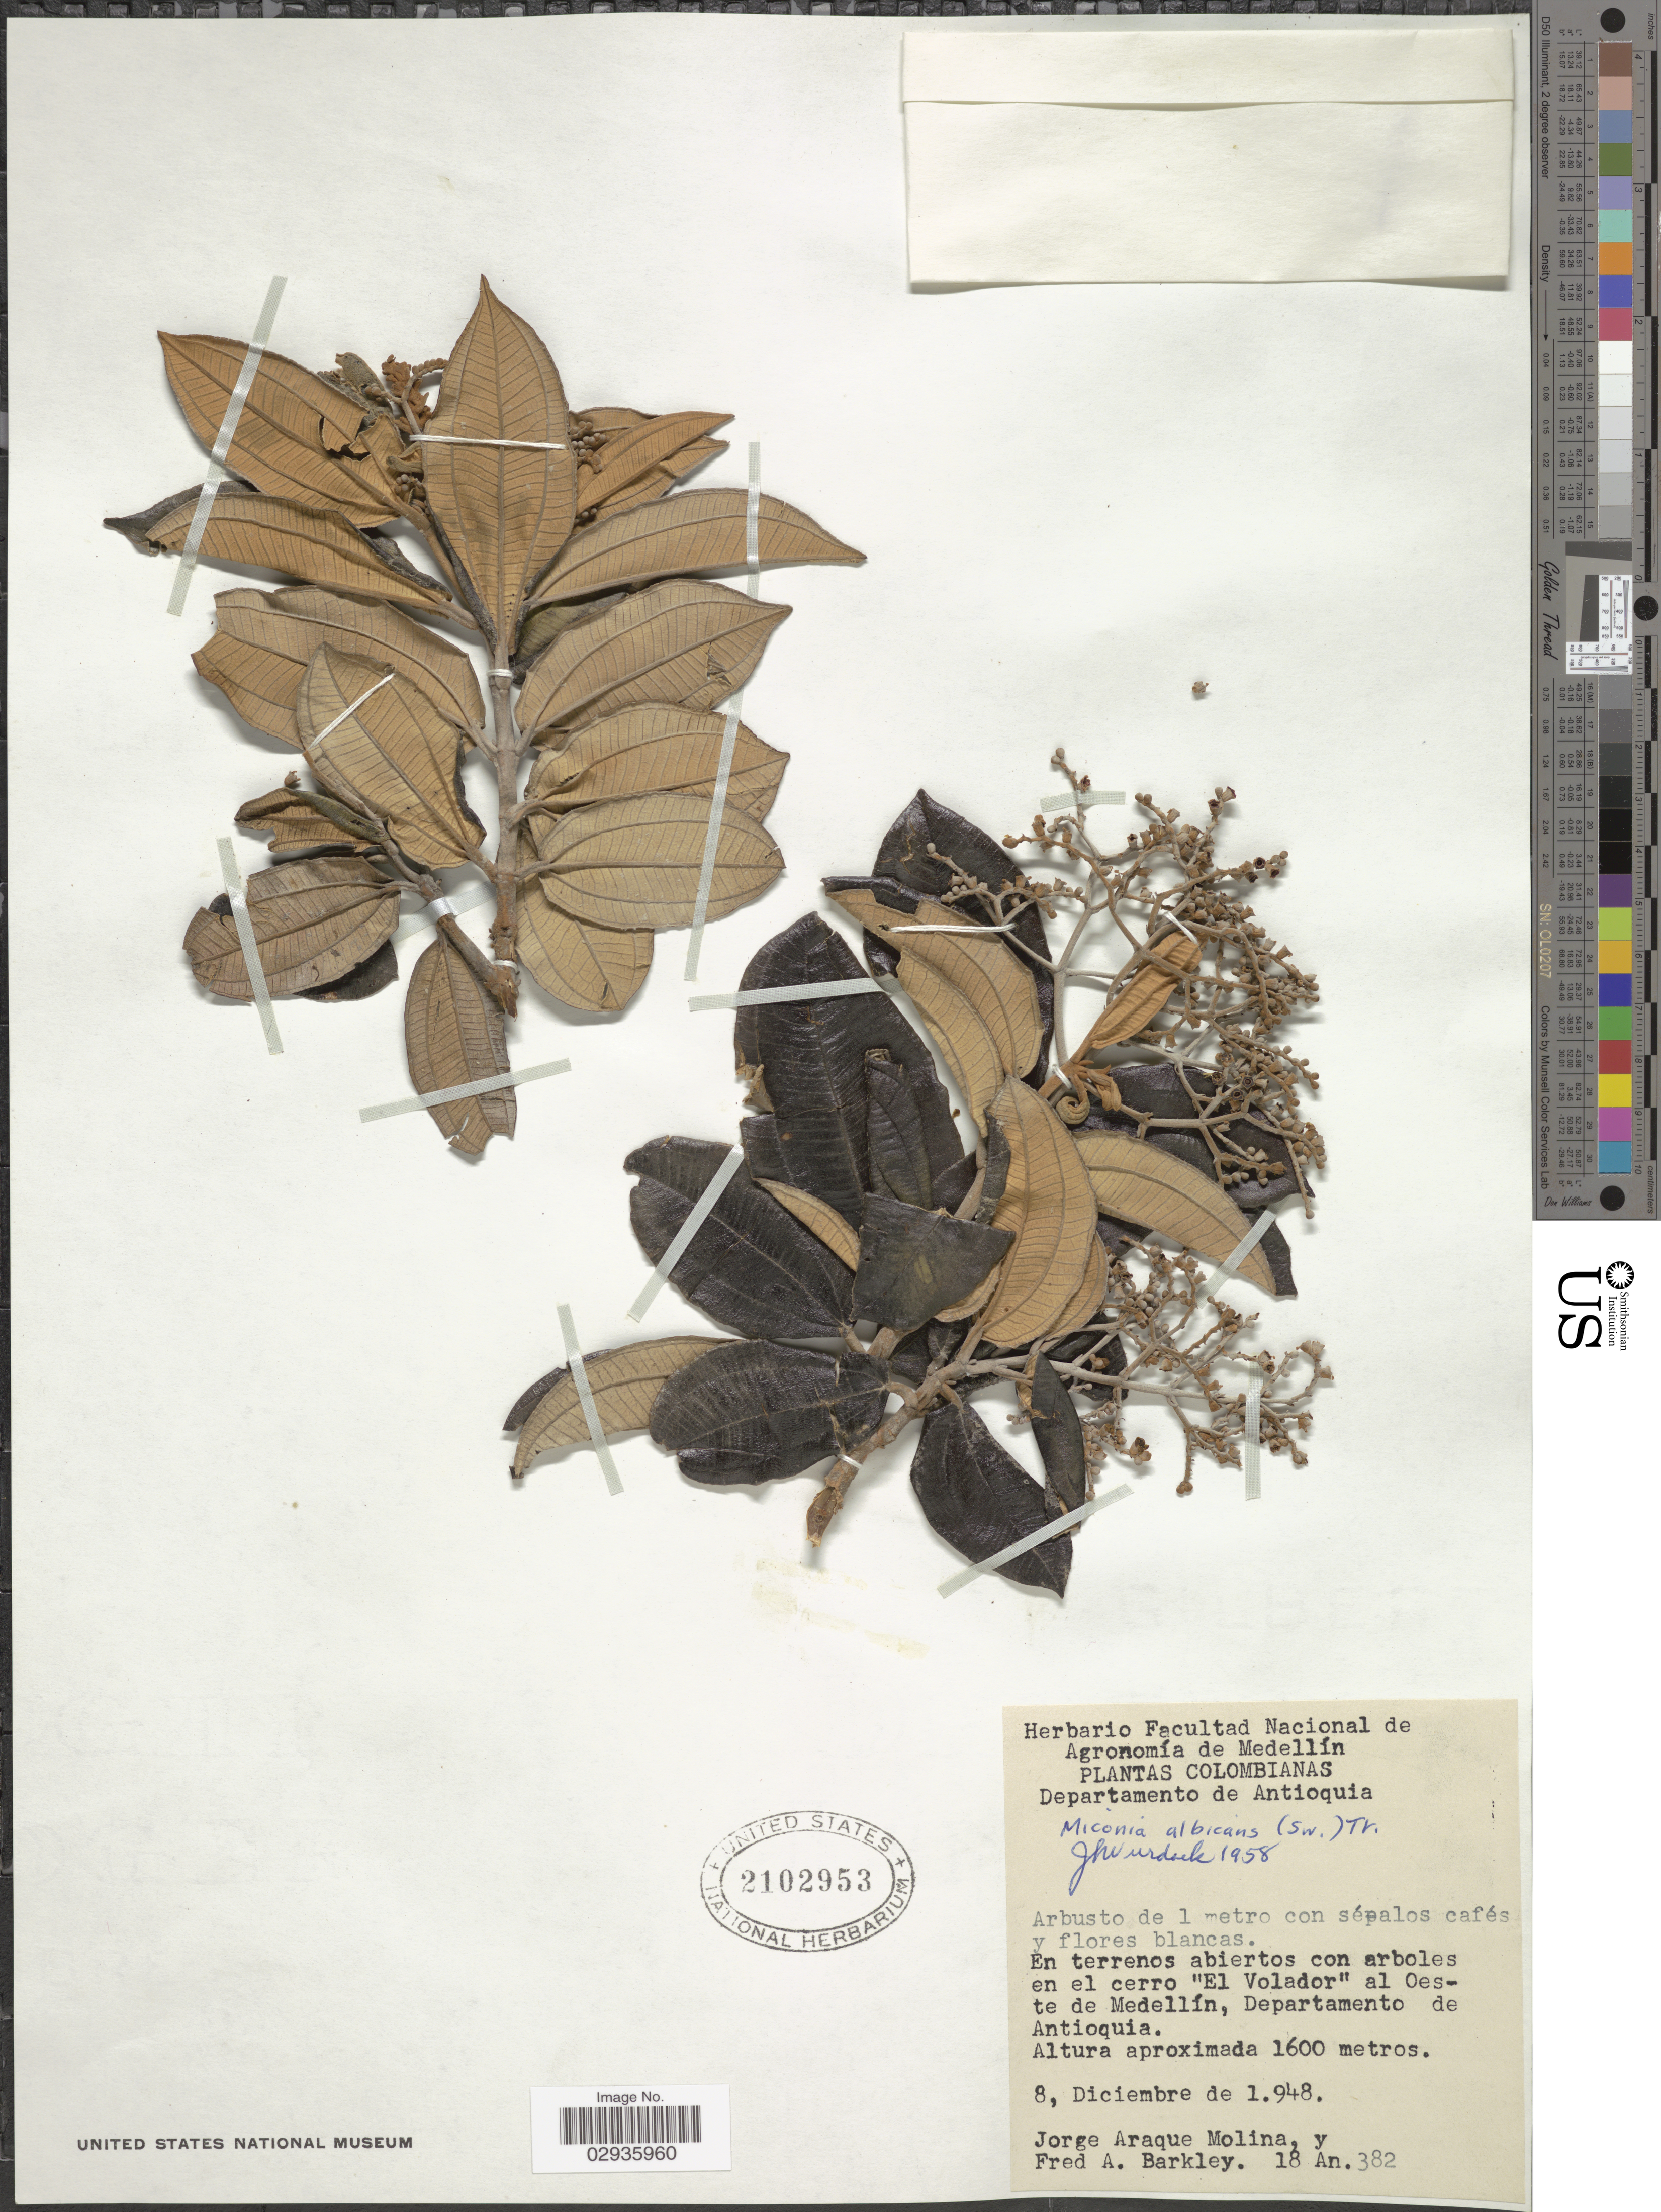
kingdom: Plantae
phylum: Tracheophyta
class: Magnoliopsida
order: Myrtales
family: Melastomataceae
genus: Miconia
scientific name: Miconia albicans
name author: (Sw.) Steud.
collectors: J. Araque Molina & F. A. Barkley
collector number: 18An382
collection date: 1948-12-08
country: Colombia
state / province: Antioquia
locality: En terrenos abiertos con arboles en el cerro "El Volador" al Oeste de Medellín, Departamento de Antioquia.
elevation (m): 1600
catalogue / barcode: US 2102953